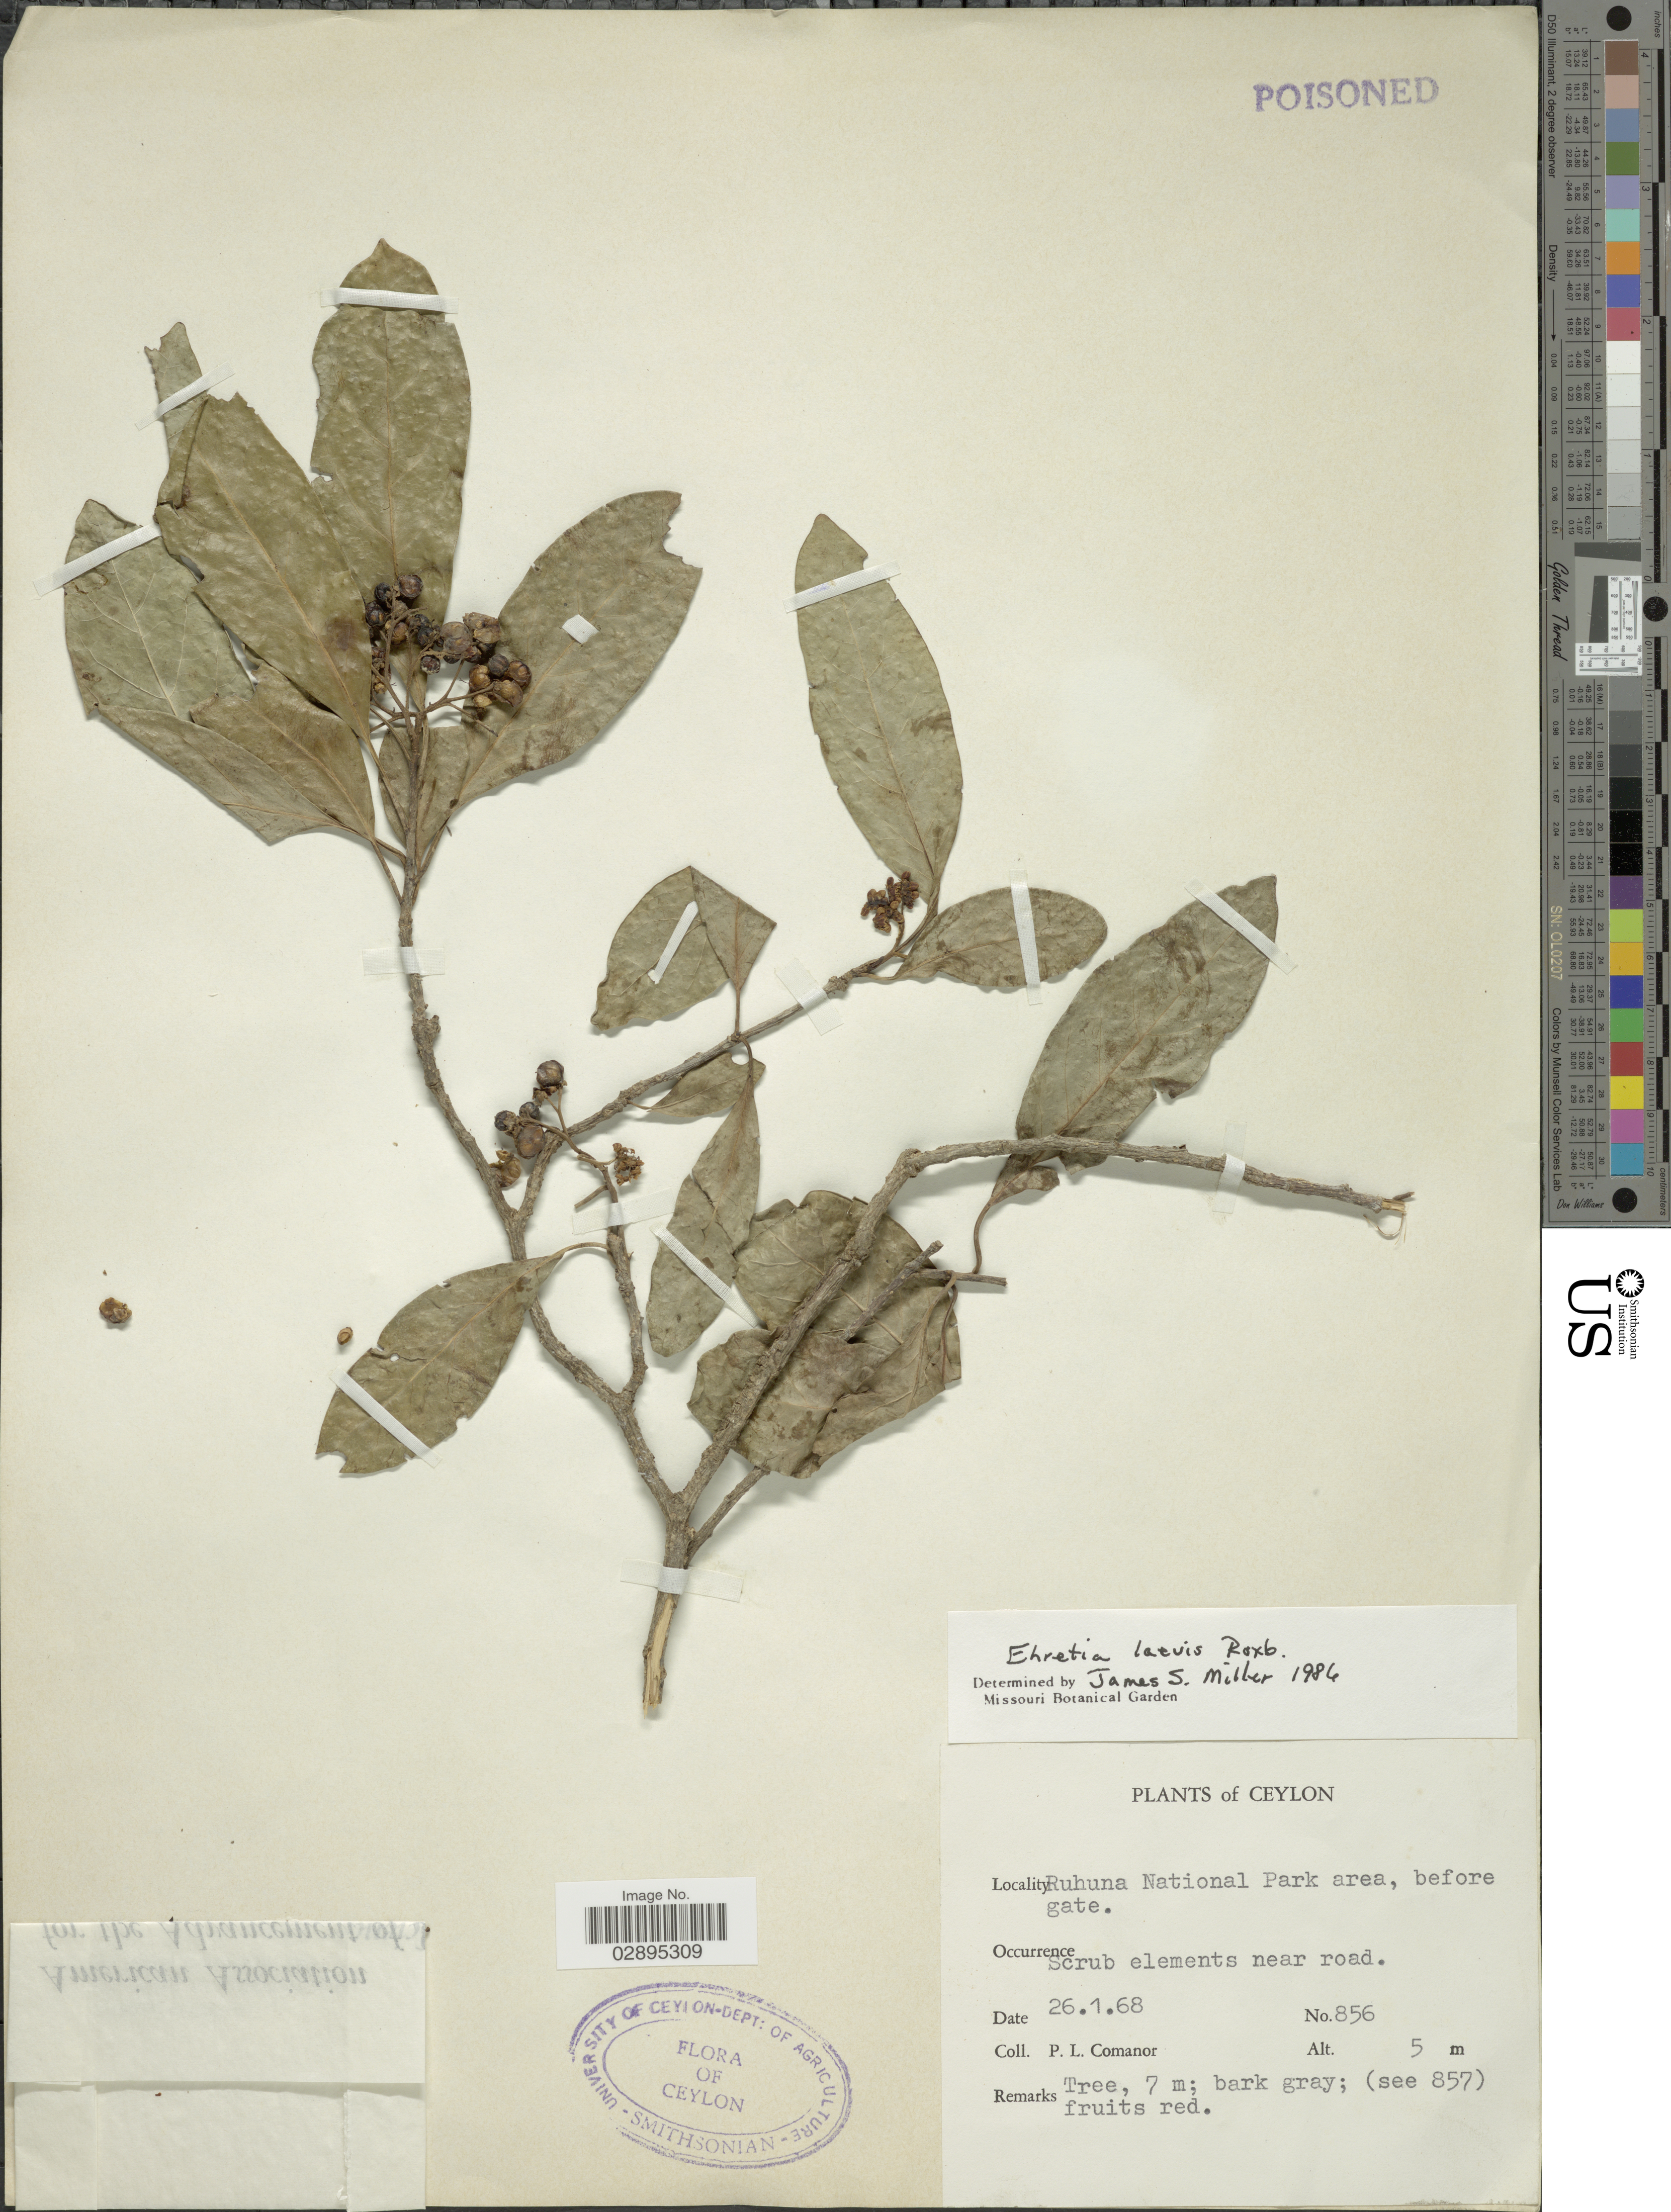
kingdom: Plantae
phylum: Tracheophyta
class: Magnoliopsida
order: Boraginales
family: Ehretiaceae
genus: Ehretia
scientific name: Ehretia laevis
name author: Roxb.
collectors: P. Comanor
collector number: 856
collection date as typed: Transcribed d/m/y: 26/1/68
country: Sri Lanka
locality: Ceylon. Ruhuna National Park area, before gate.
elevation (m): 5